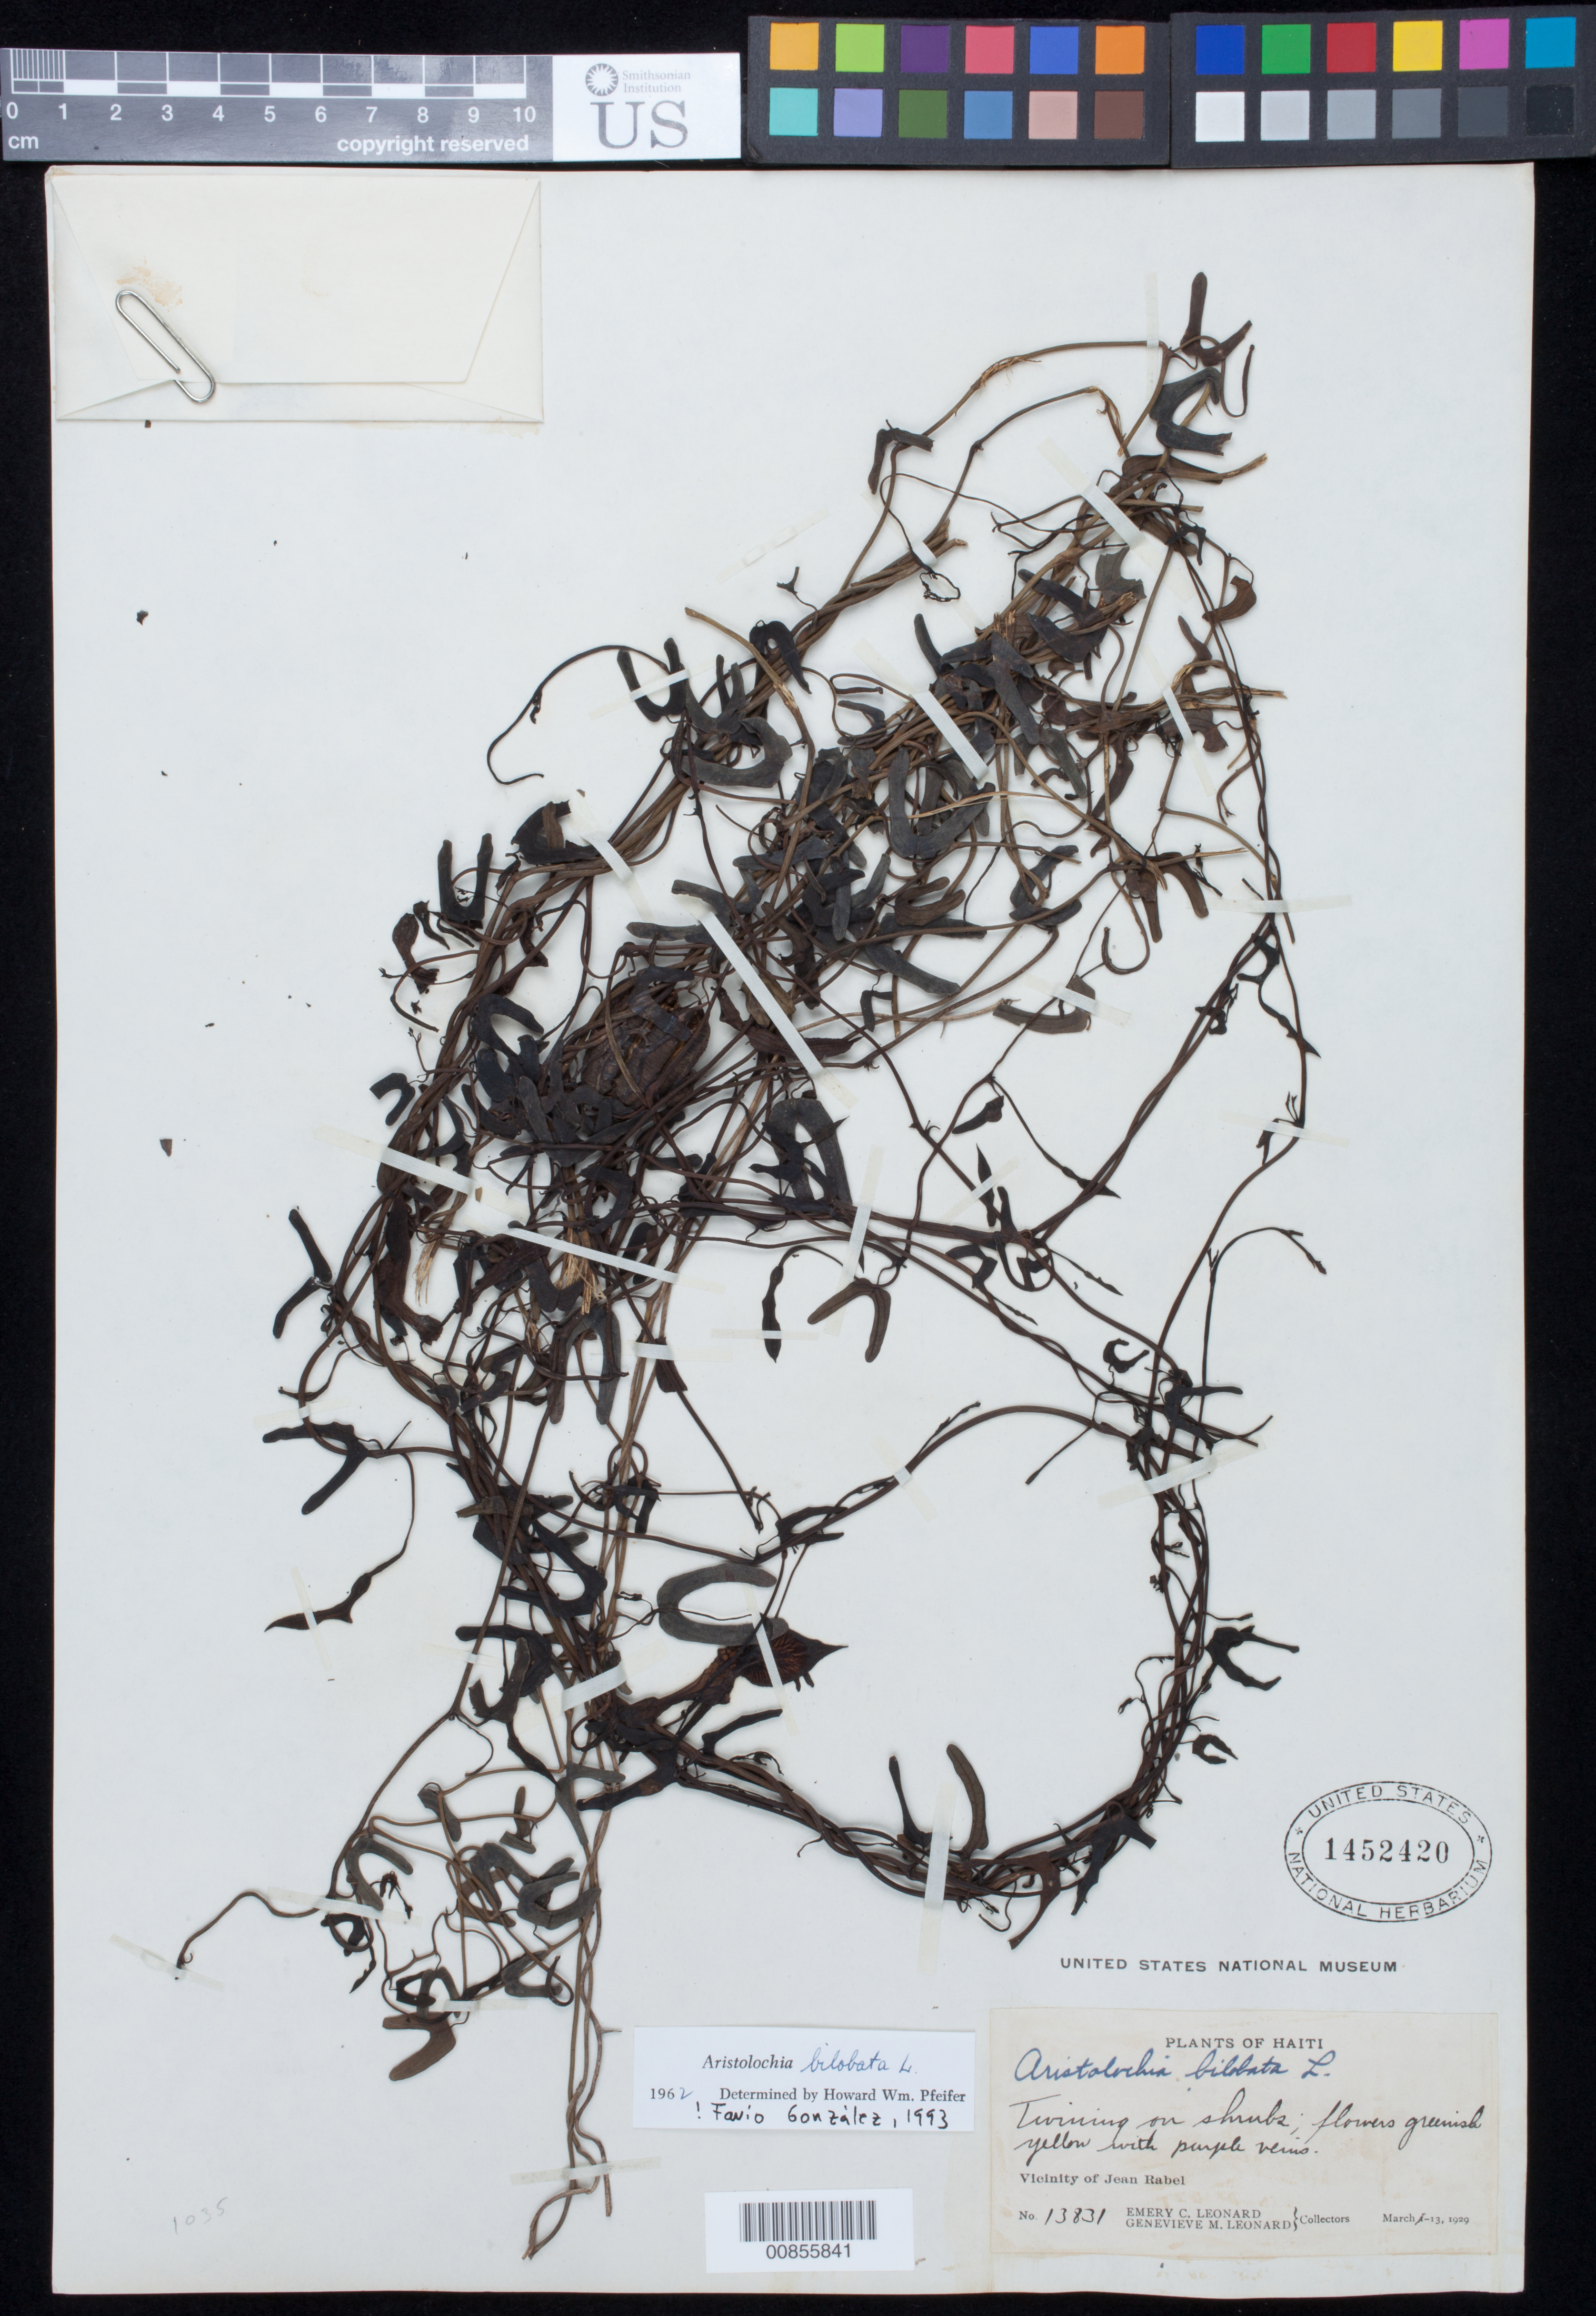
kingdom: Plantae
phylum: Tracheophyta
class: Magnoliopsida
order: Piperales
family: Aristolochiaceae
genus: Aristolochia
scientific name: Aristolochia sp.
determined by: Fernandez, E.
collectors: E. C. Leonard & G. M. Leonard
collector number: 13831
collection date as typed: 13 Mar 1929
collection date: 1929-03-13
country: Haiti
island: Hispaniola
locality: Vicinity of Jean Rabel.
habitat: Twining on shrubs.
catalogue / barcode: US 1452420